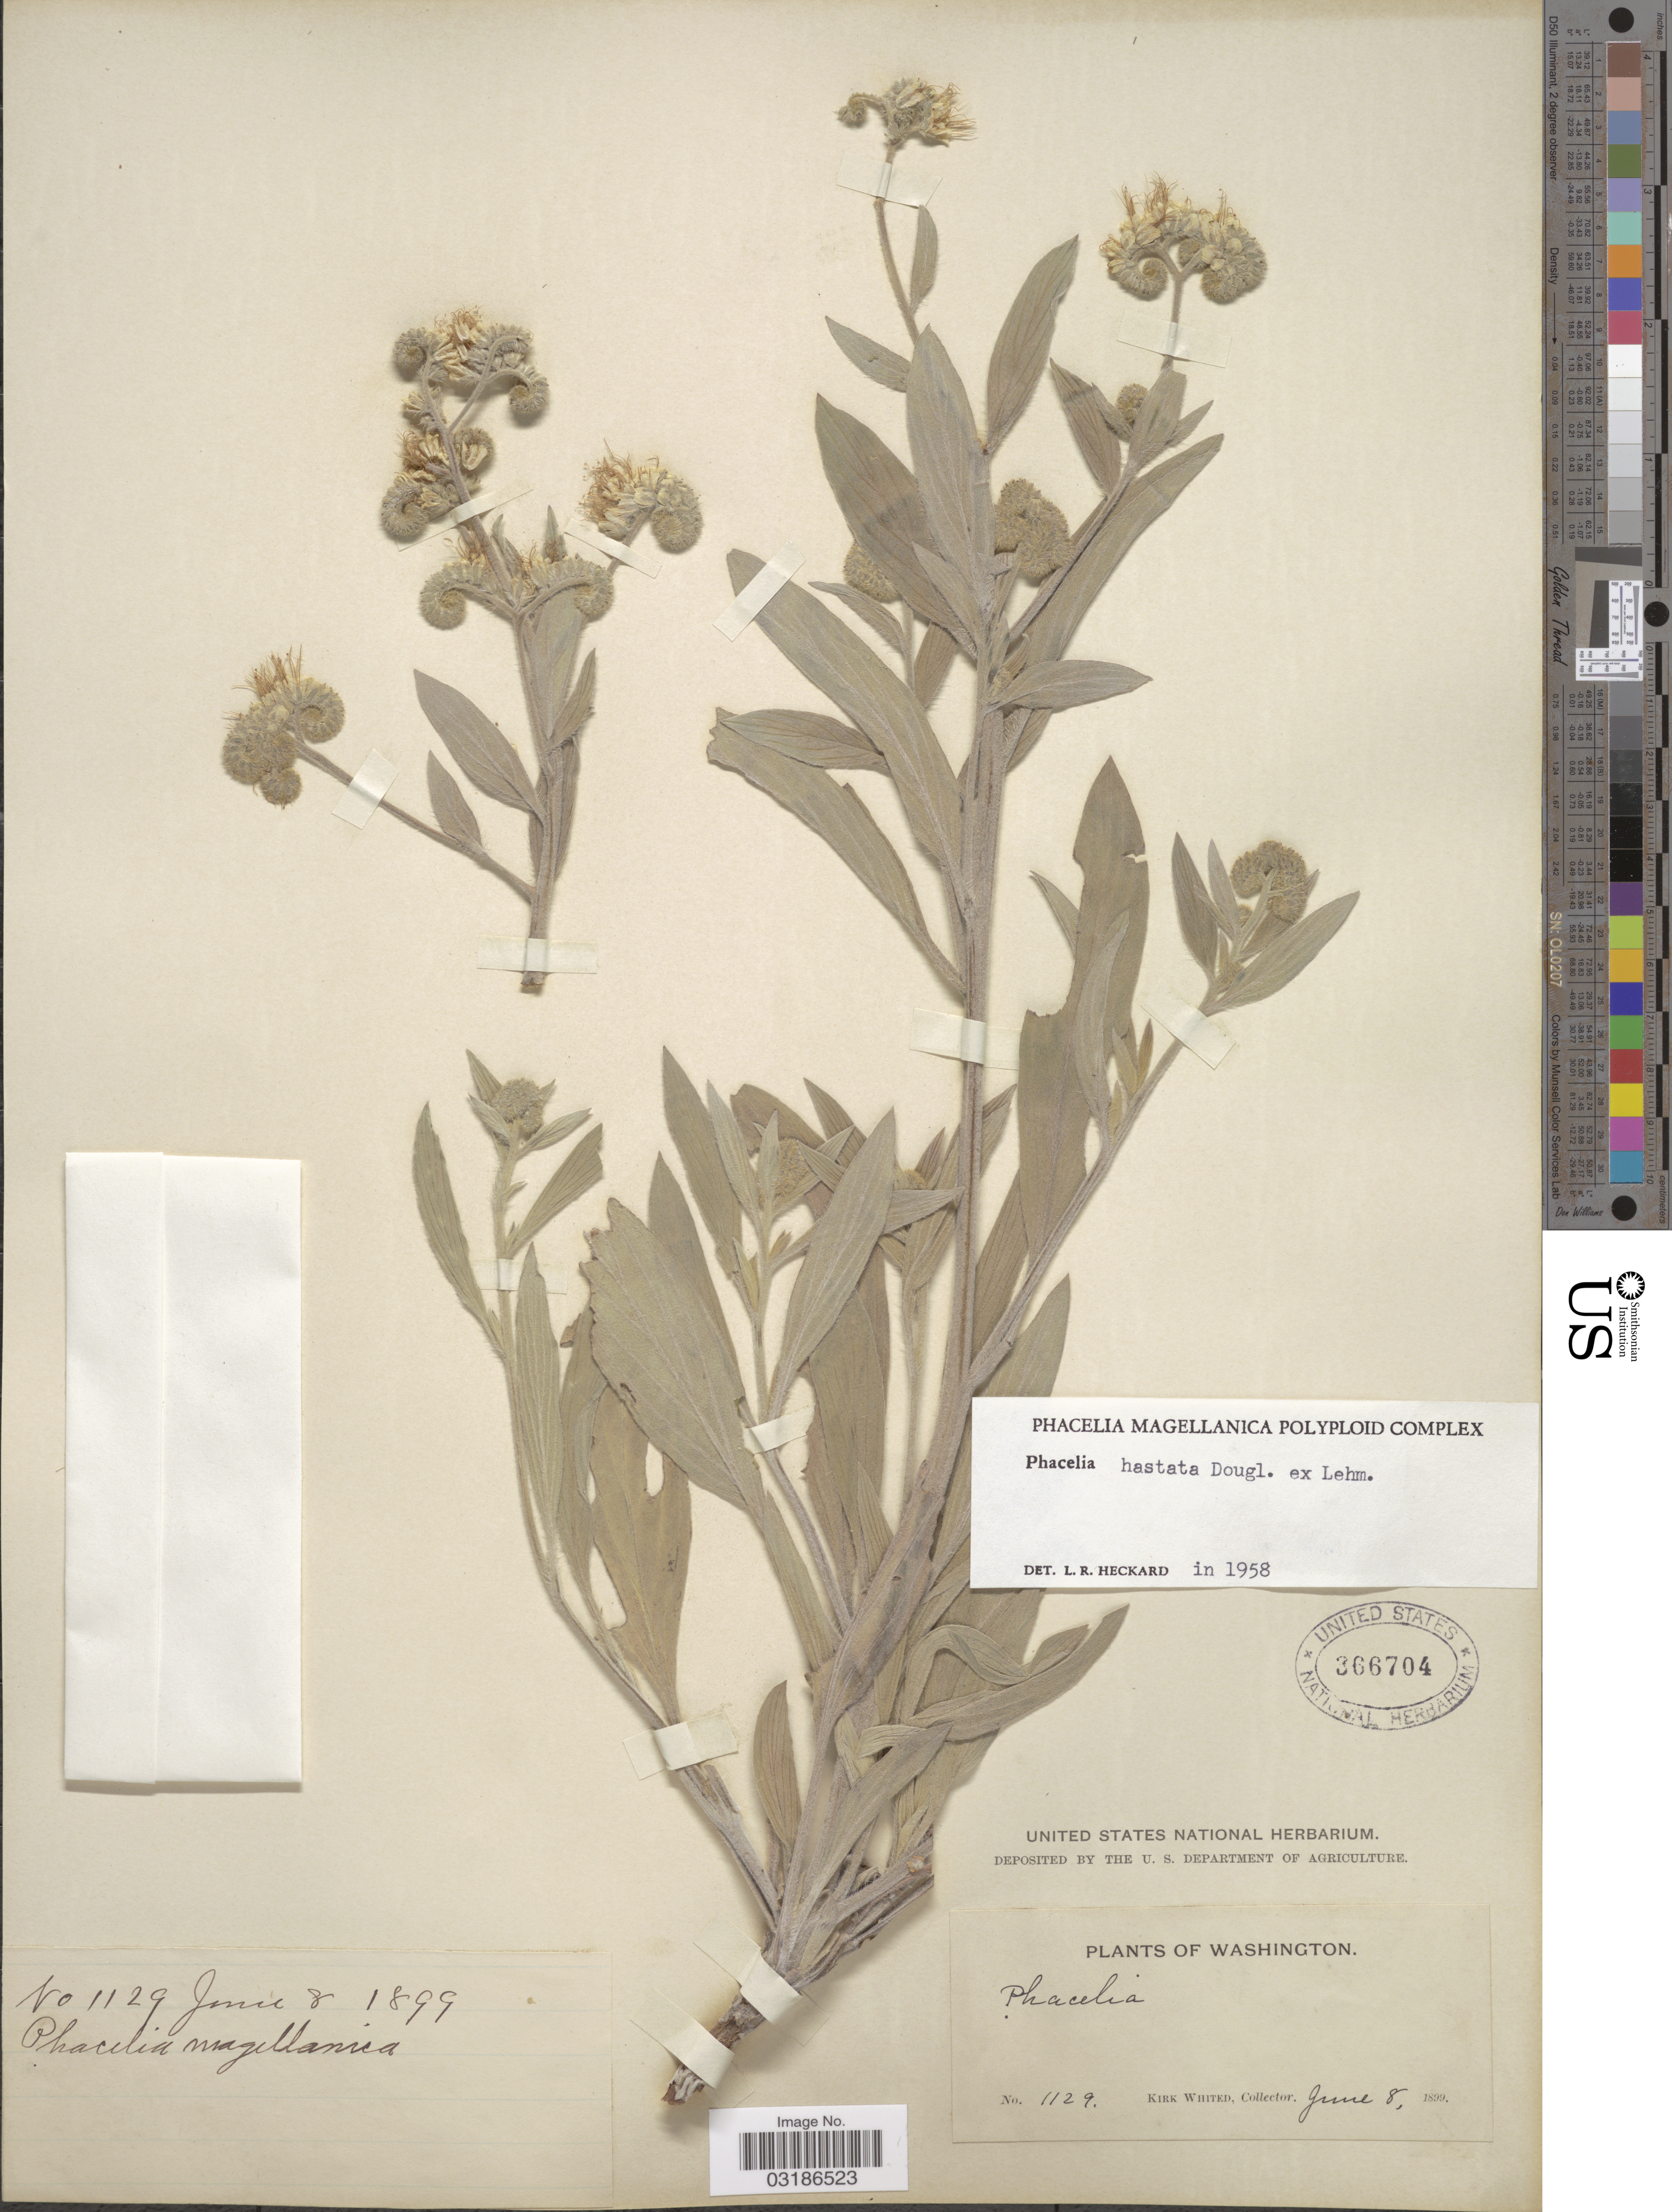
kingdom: Plantae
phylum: Tracheophyta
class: Magnoliopsida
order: Boraginales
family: Hydrophyllaceae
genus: Phacelia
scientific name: Phacelia hastata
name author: Douglas ex Lehm.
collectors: K. Whited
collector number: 1129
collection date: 1899-06-08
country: United States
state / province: Washington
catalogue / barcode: US 366704